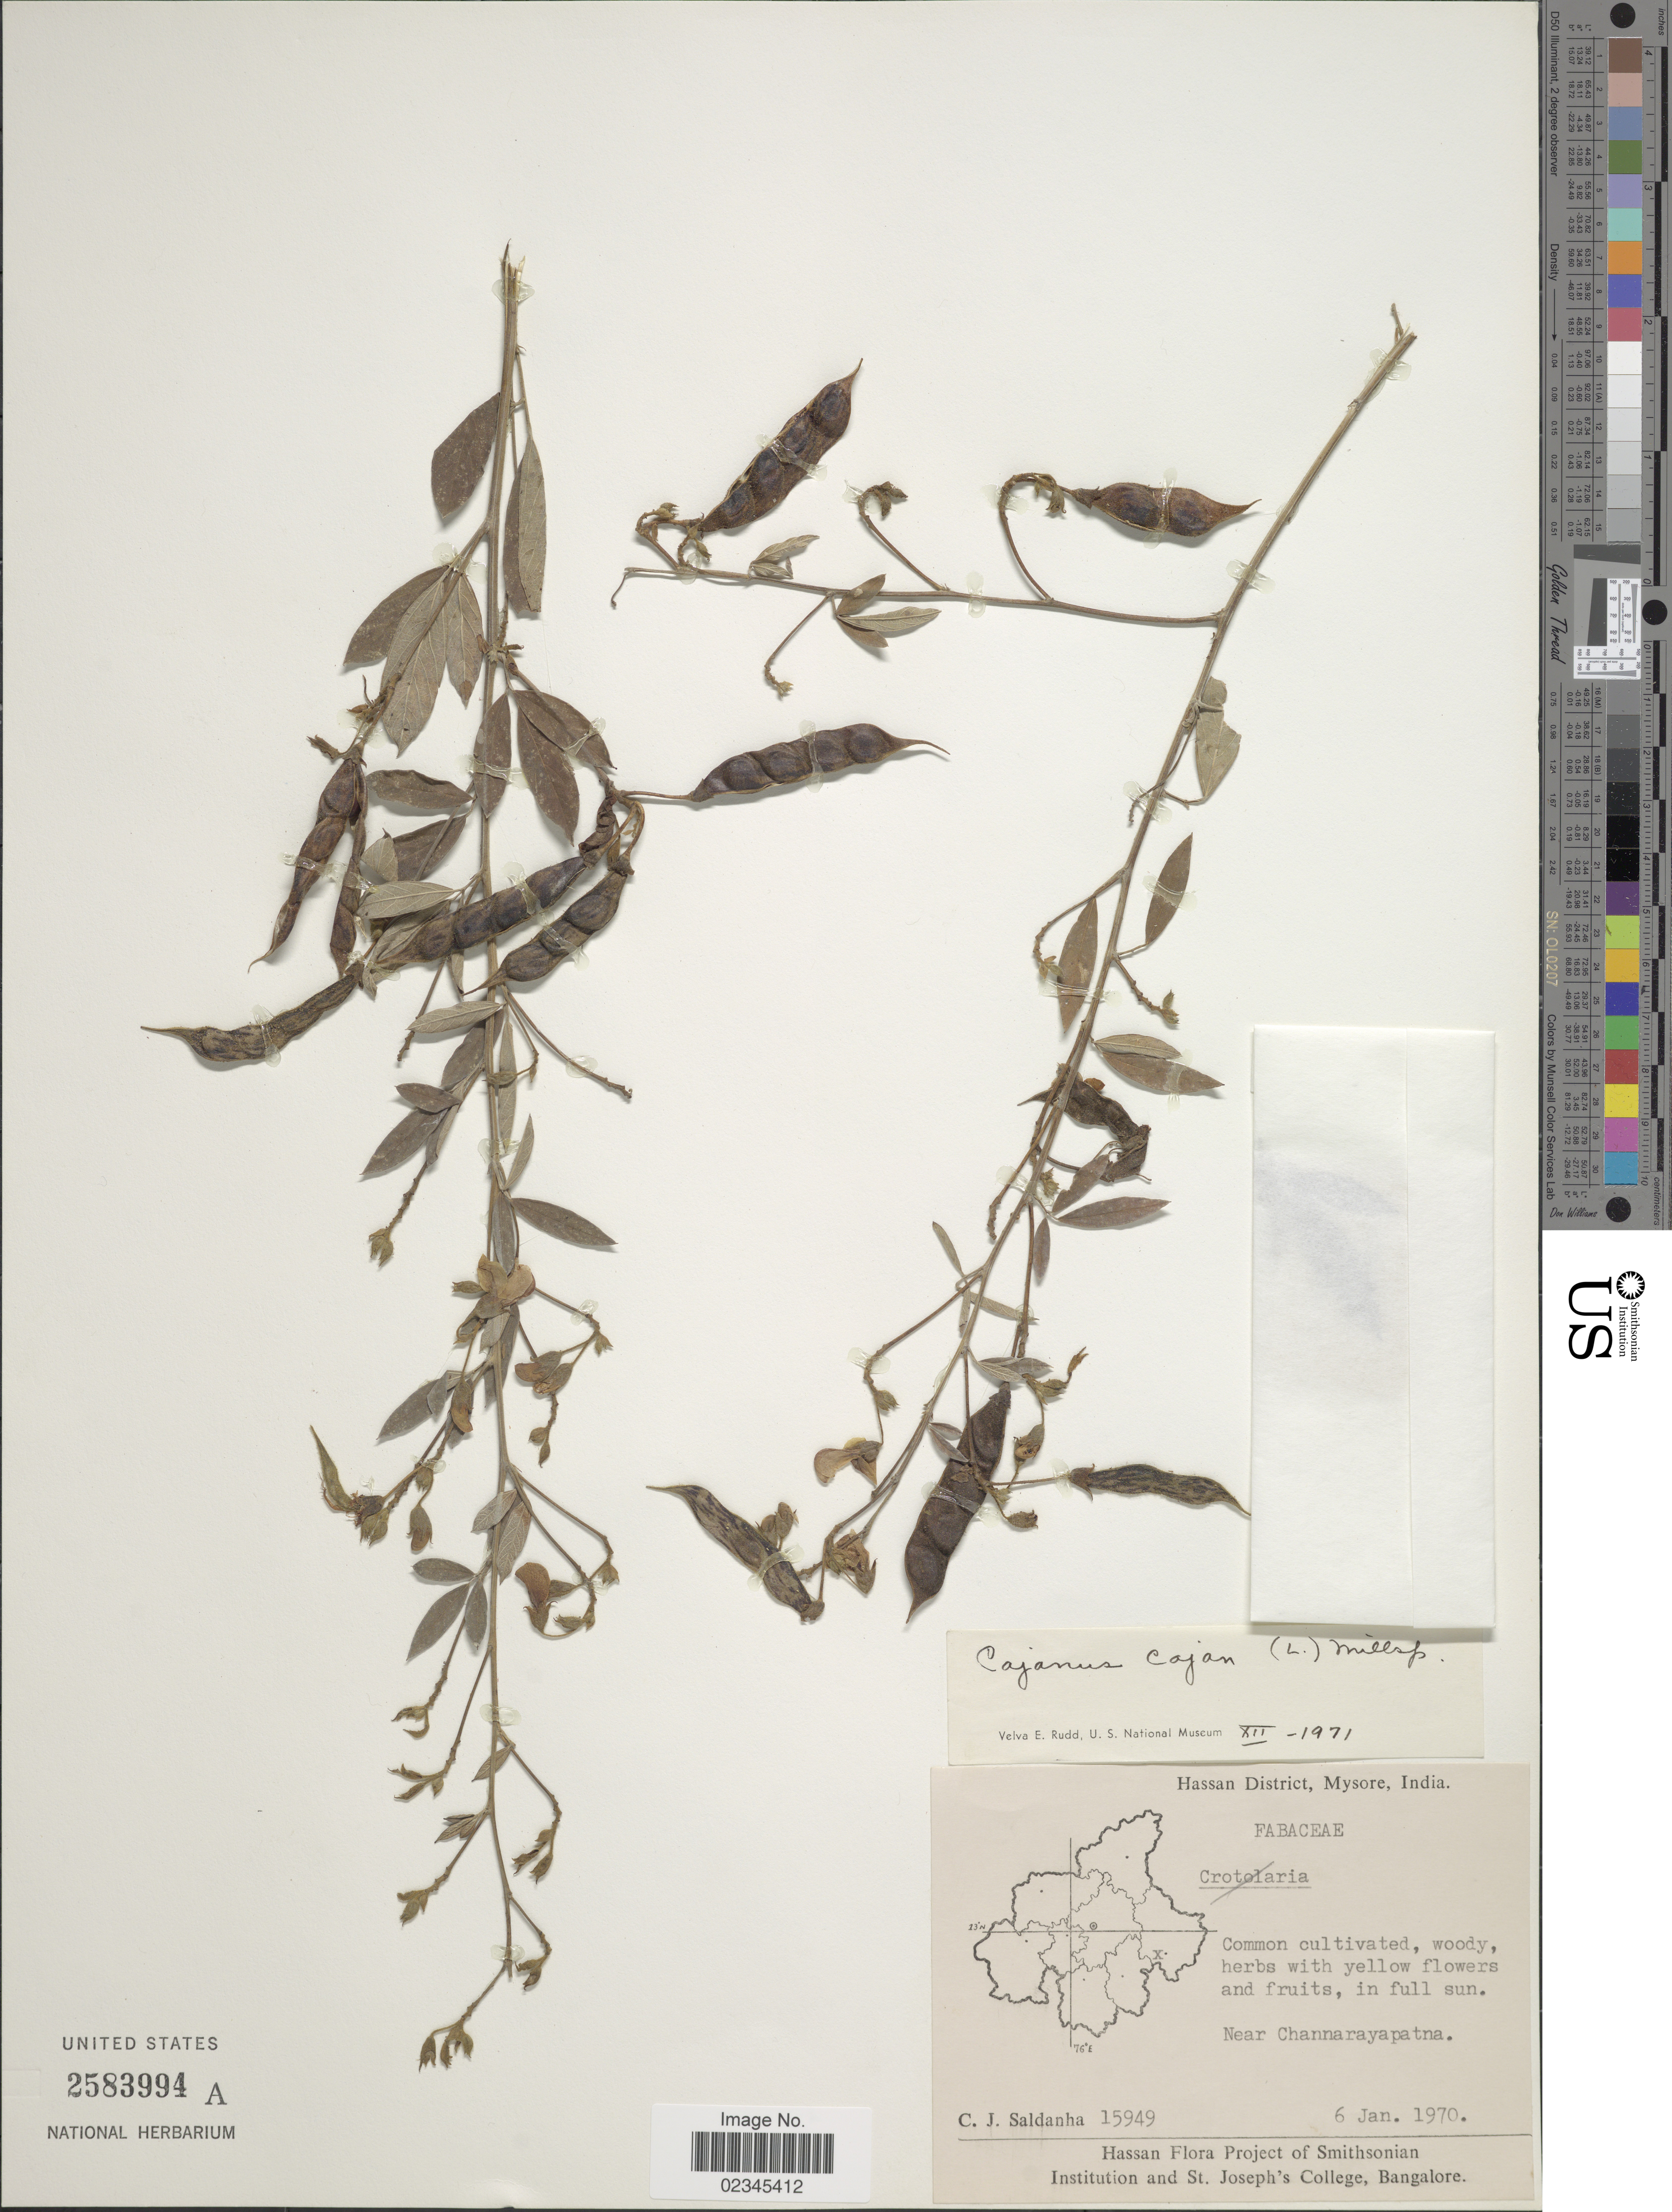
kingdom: Plantae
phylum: Tracheophyta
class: Magnoliopsida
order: Fabales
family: Fabaceae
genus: Cajanus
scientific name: Cajanus cajan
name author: (L.) Huth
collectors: C. J. Saldanha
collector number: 15949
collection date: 1970-01-06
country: India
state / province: Karnataka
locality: Hassan District, Mysore. Near Channarayapatna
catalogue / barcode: US 2583994A